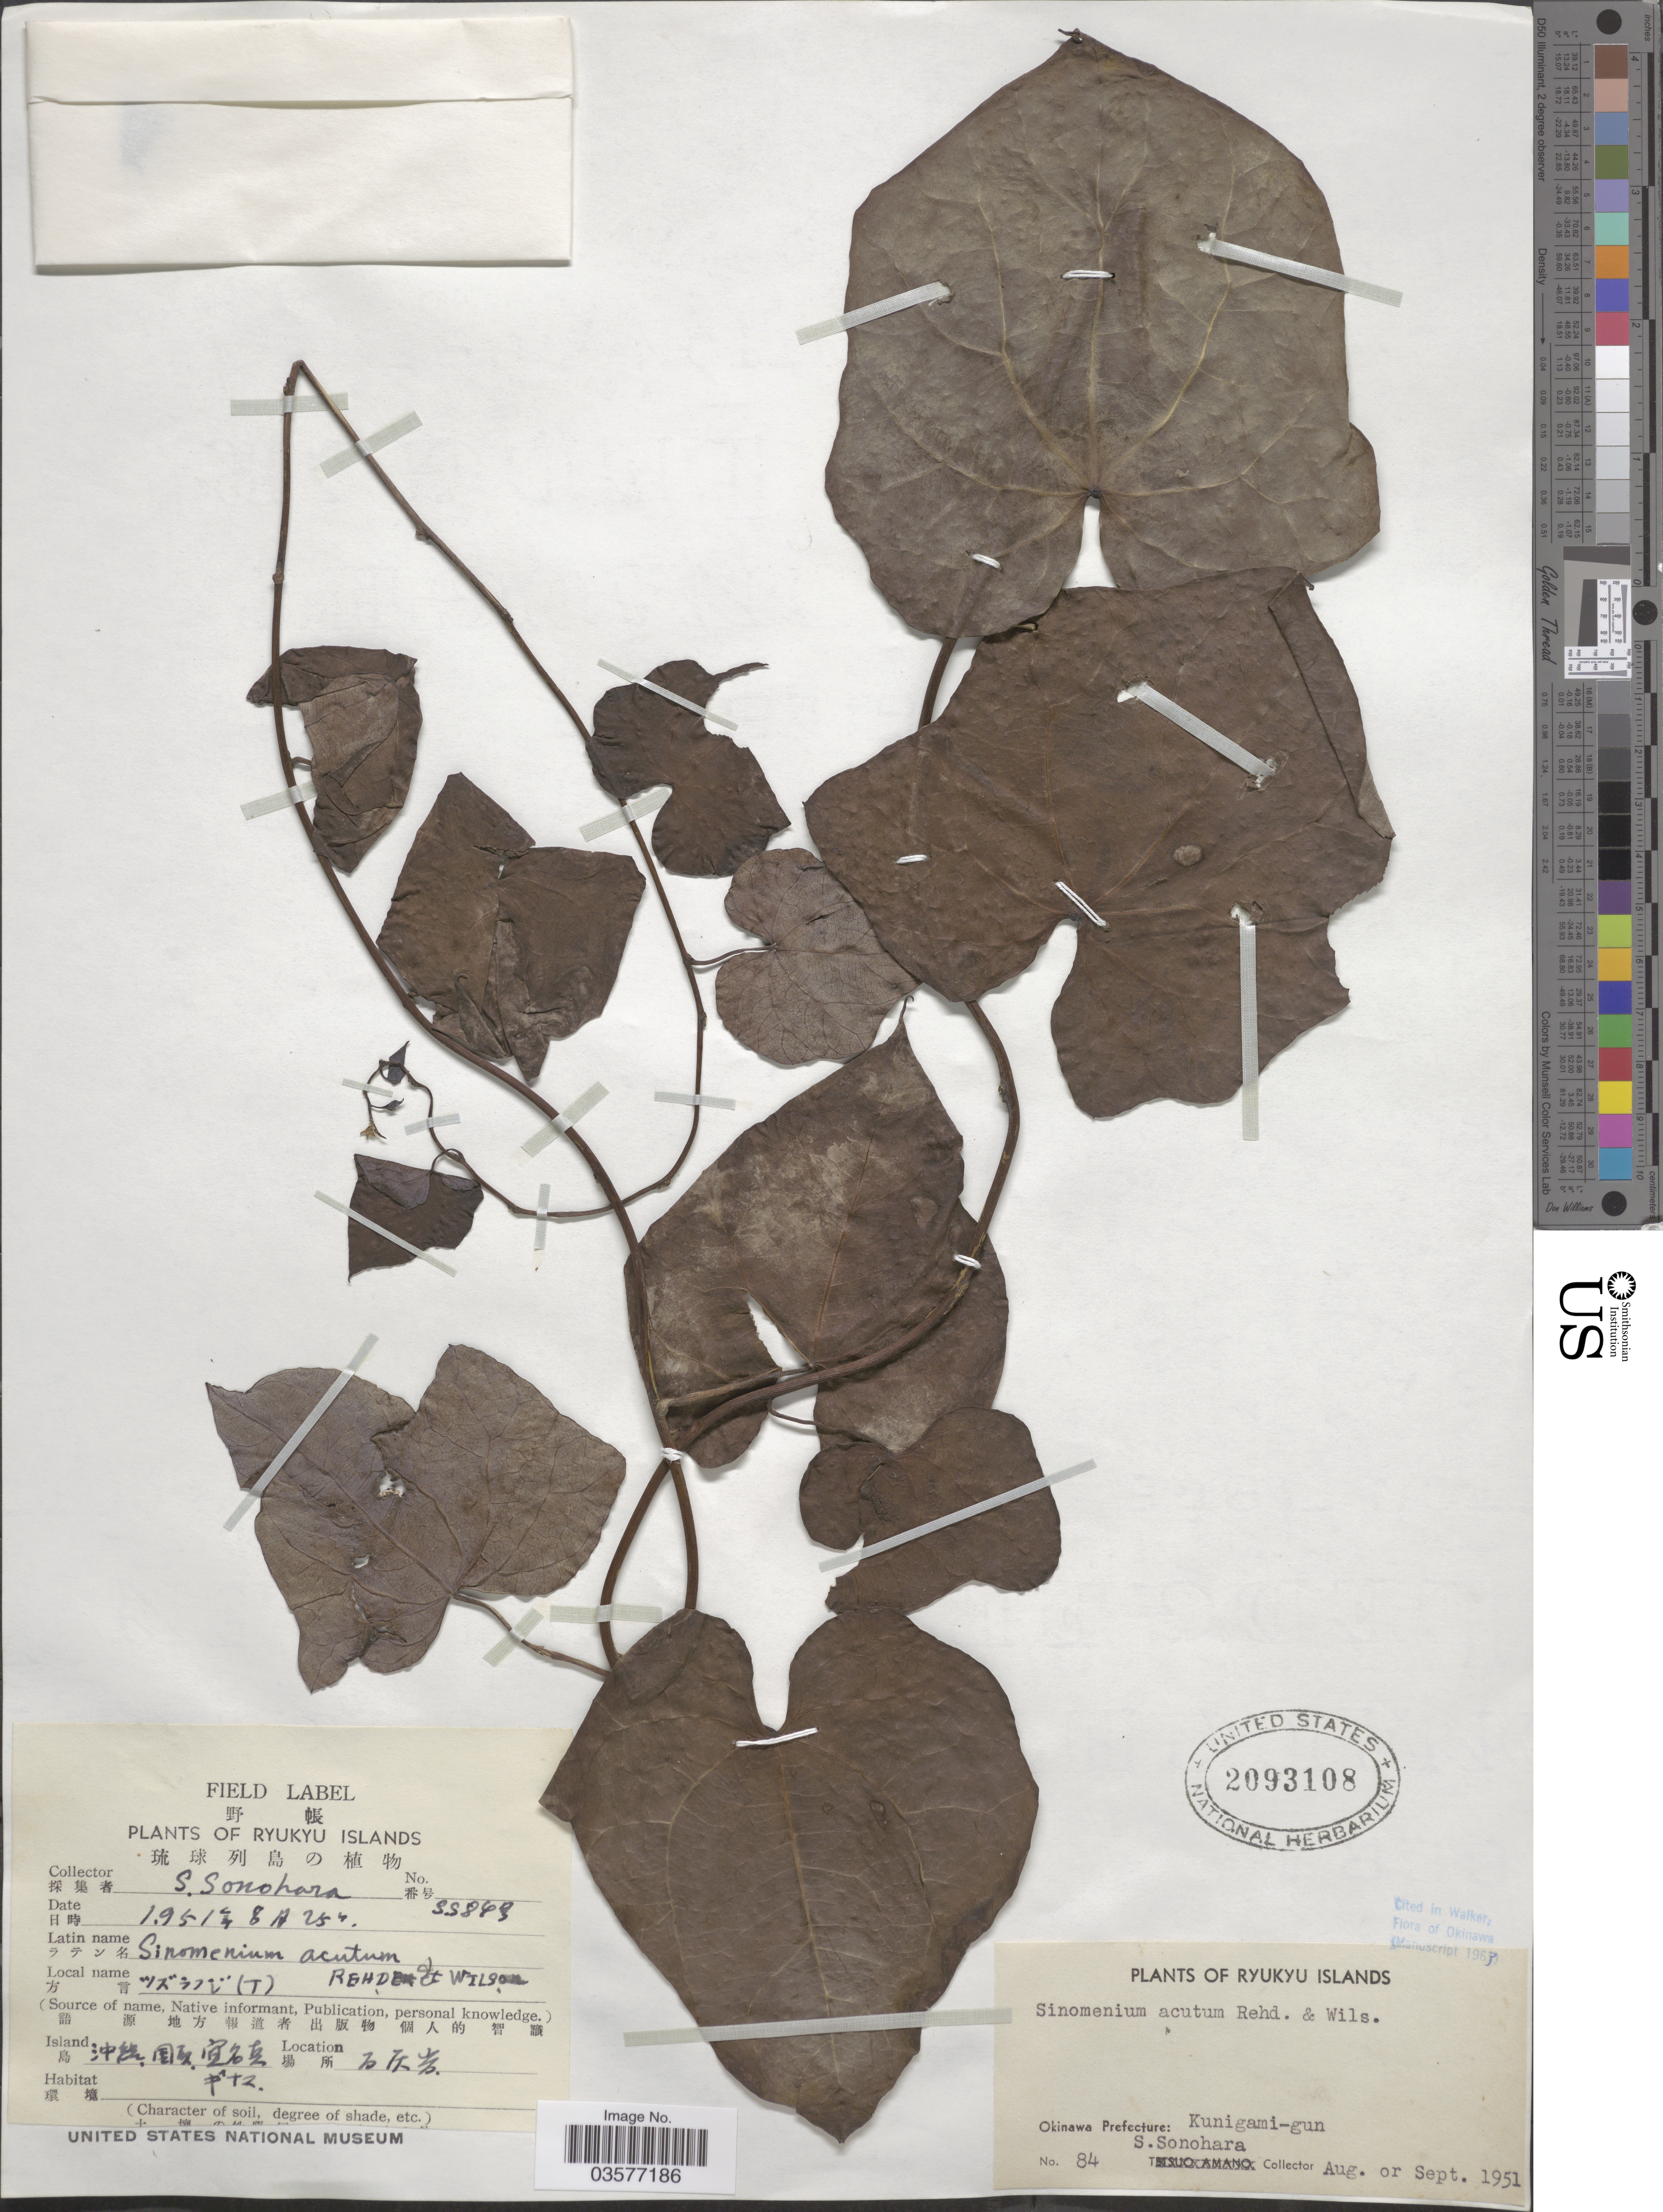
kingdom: Plantae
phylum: Tracheophyta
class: Magnoliopsida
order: Ranunculales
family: Menispermaceae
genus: Sinomenium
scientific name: Sinomenium acutum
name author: (Thunb.) Rehder & E.H. Wilson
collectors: S. Sonohara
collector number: SS84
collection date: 1951-08-25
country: Japan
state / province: Okinawa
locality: Ryukyu Islands. Okinawa Prefecture: Kunigami-gun. Island X.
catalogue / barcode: US 2093108